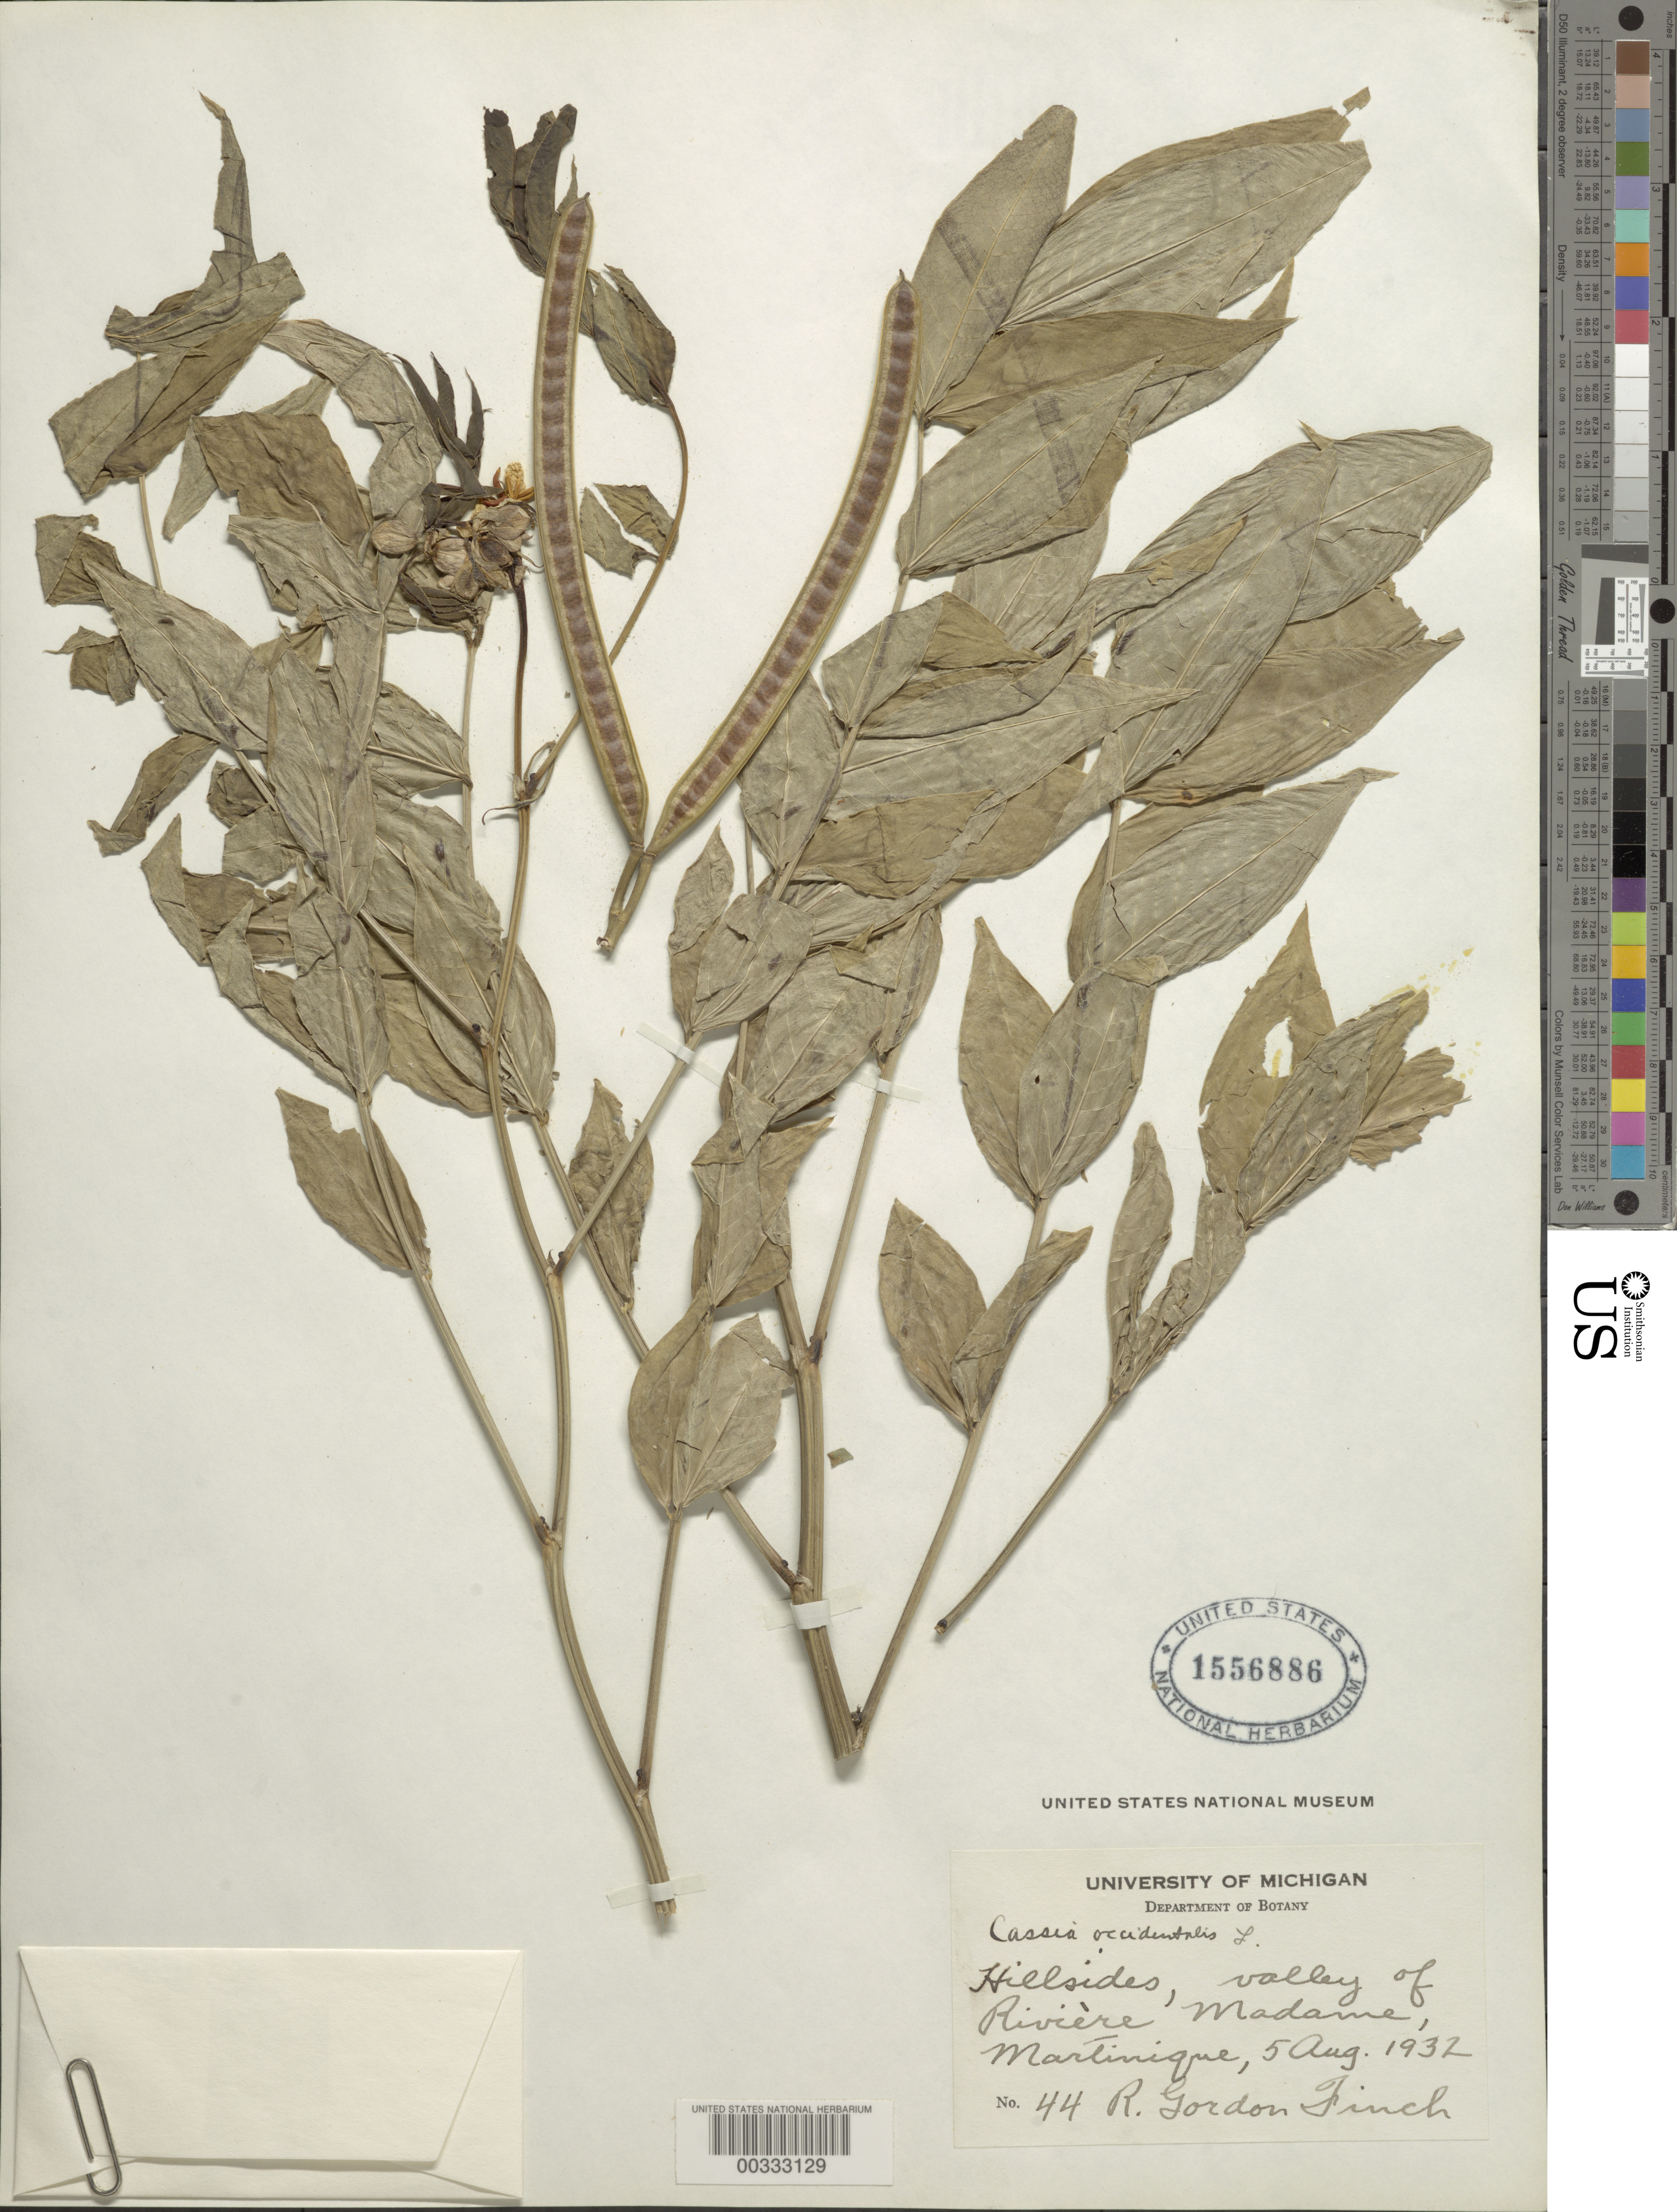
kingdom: Plantae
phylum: Tracheophyta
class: Magnoliopsida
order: Fabales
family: Fabaceae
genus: Senna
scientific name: Senna occidentalis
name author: (L.) Link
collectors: R. Finch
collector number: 44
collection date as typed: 05 Aug 1932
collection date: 1932-08-05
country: Martinique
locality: Valley of riviere madame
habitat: Hillsides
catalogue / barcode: US 1556886